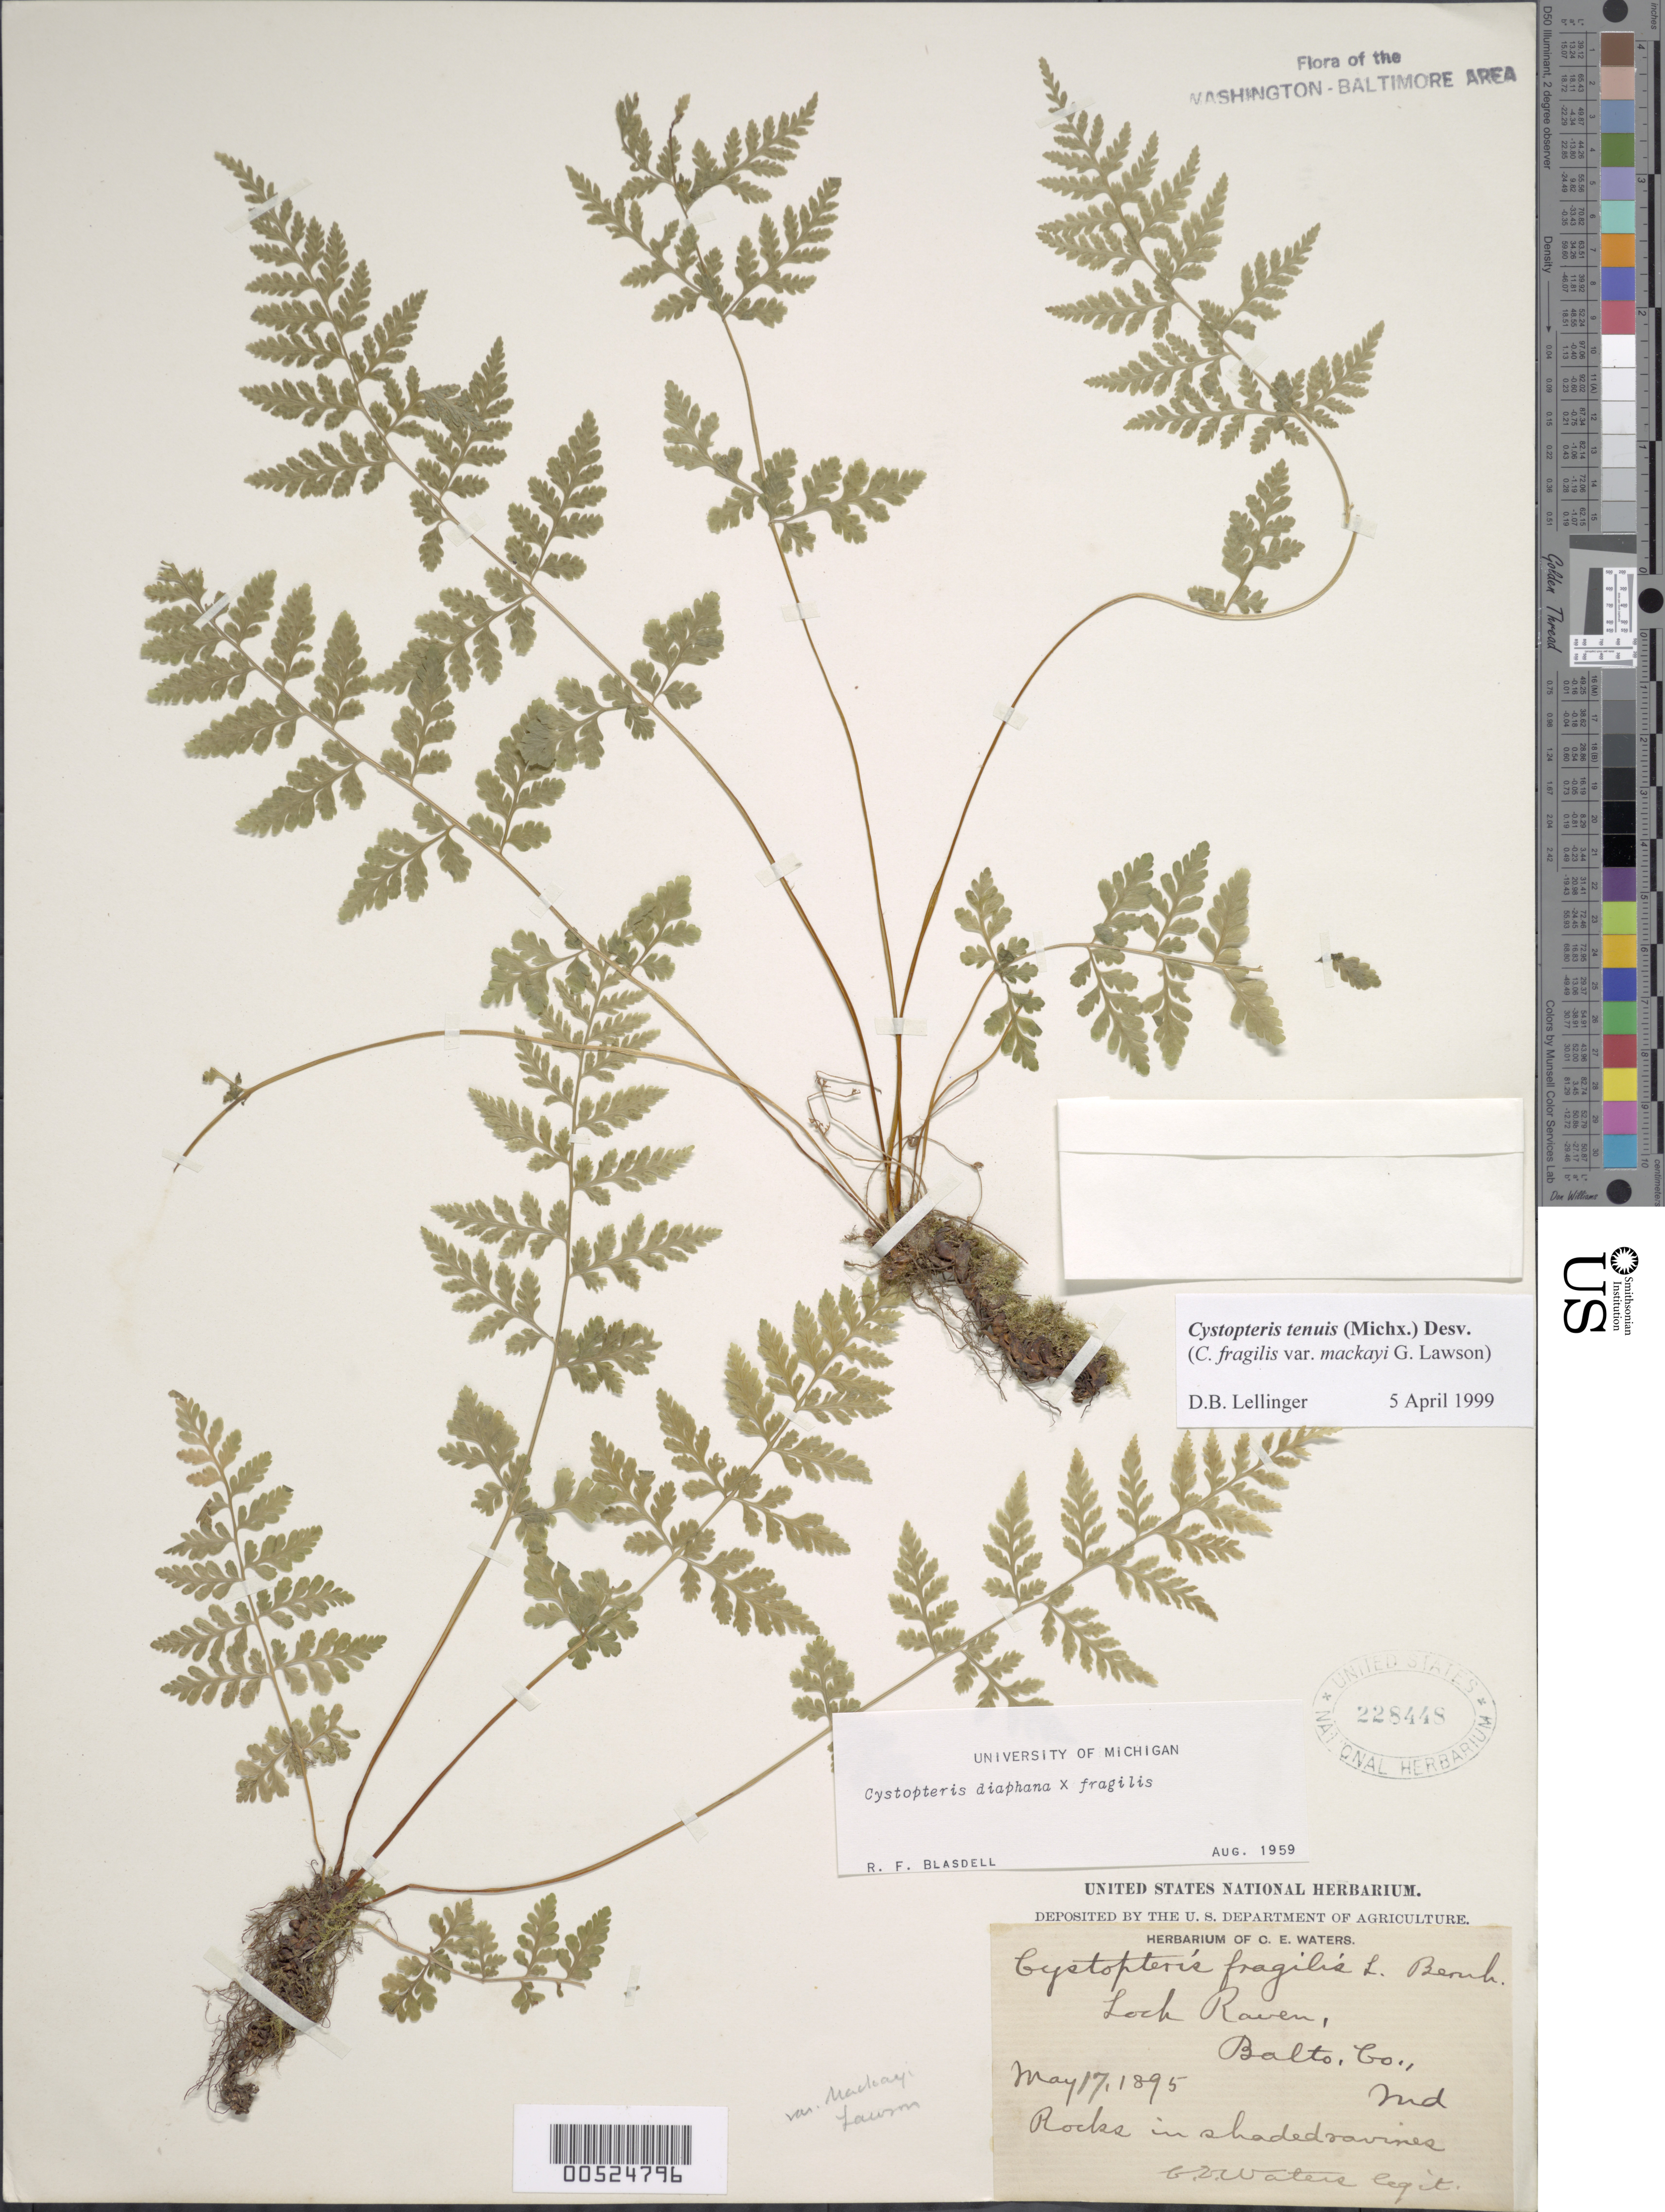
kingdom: Plantae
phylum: Tracheophyta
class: Polypodiopsida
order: Polypodiales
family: Cystopteridaceae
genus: Cystopteris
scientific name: Cystopteris tenuis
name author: (Michx.) Desv.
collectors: G. Waters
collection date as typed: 17 May 1895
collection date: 1895-05-17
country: United States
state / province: Maryland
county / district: Baltimore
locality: Lock Raven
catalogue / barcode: US 228448